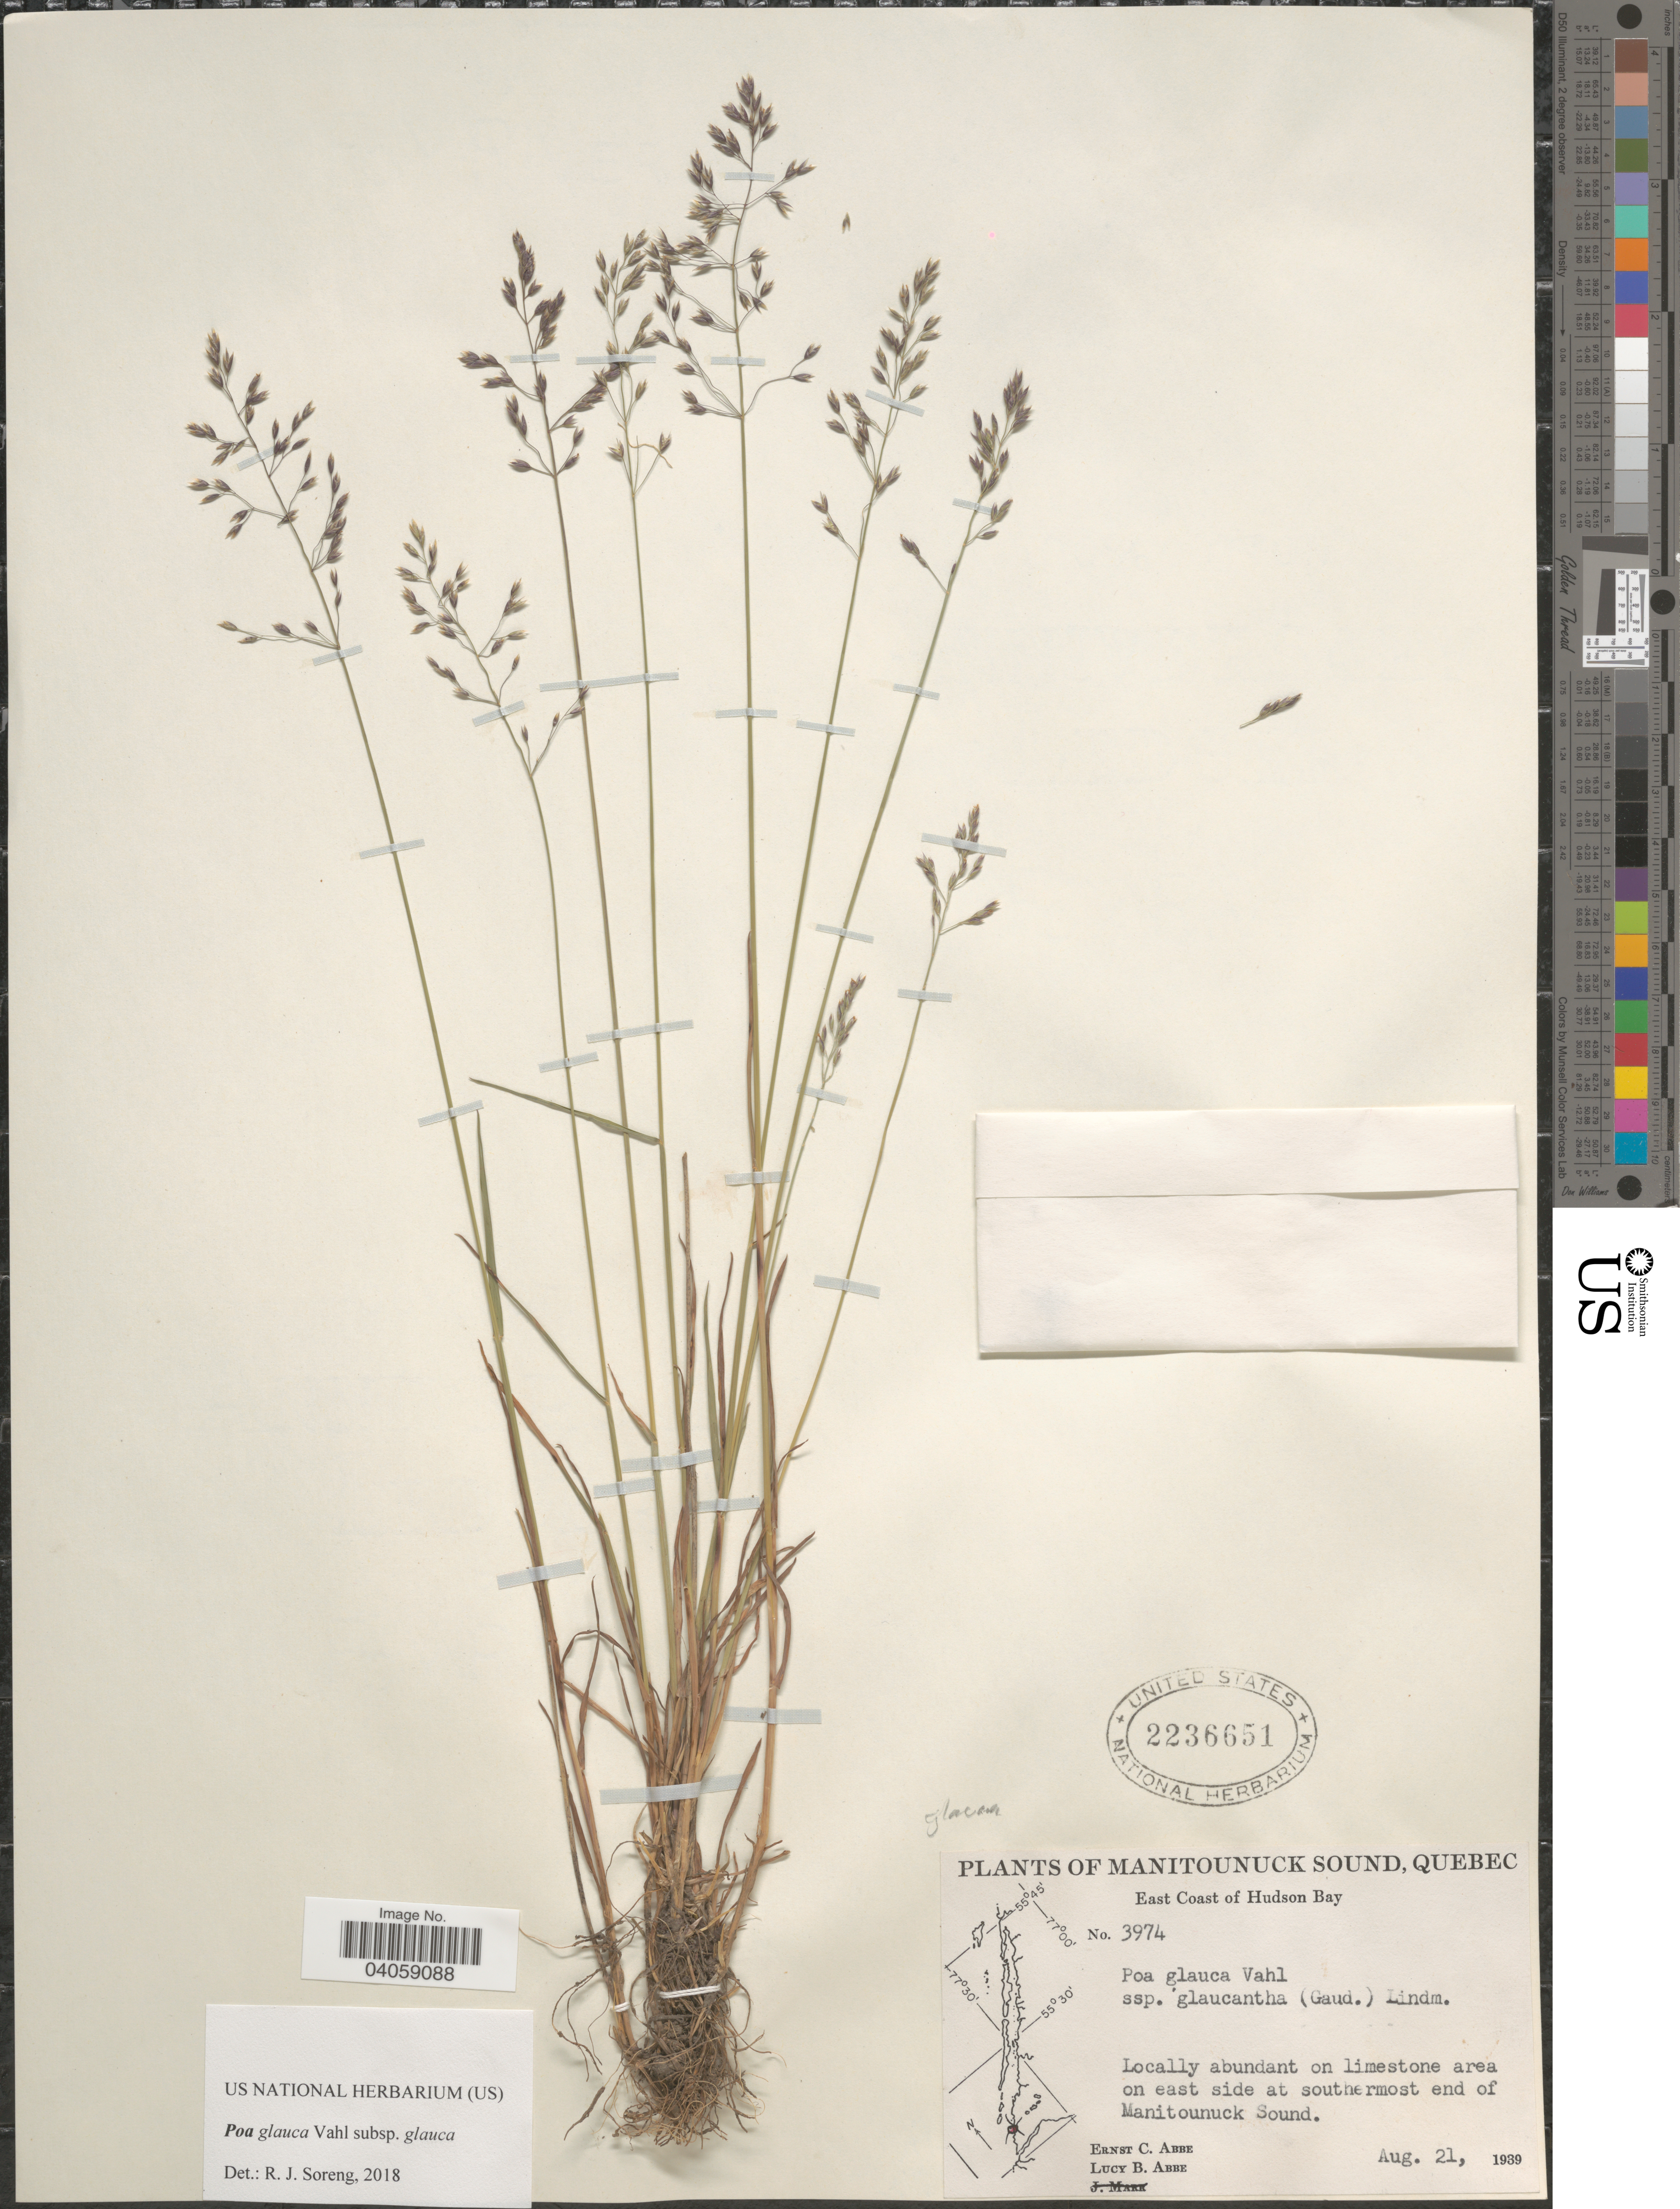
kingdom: Plantae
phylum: Tracheophyta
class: Liliopsida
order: Poales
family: Poaceae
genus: Poa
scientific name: Poa glauca subsp. glauca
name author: Vahl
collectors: E. C. Abbe & L. B. Abbe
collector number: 3974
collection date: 1939-08-21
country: Canada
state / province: Quebec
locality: Manitounuck Sound. East Coast of Hudson Bay. On limestone area on east side at southermost end of Manitounuck Sound.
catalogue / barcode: US 2236651